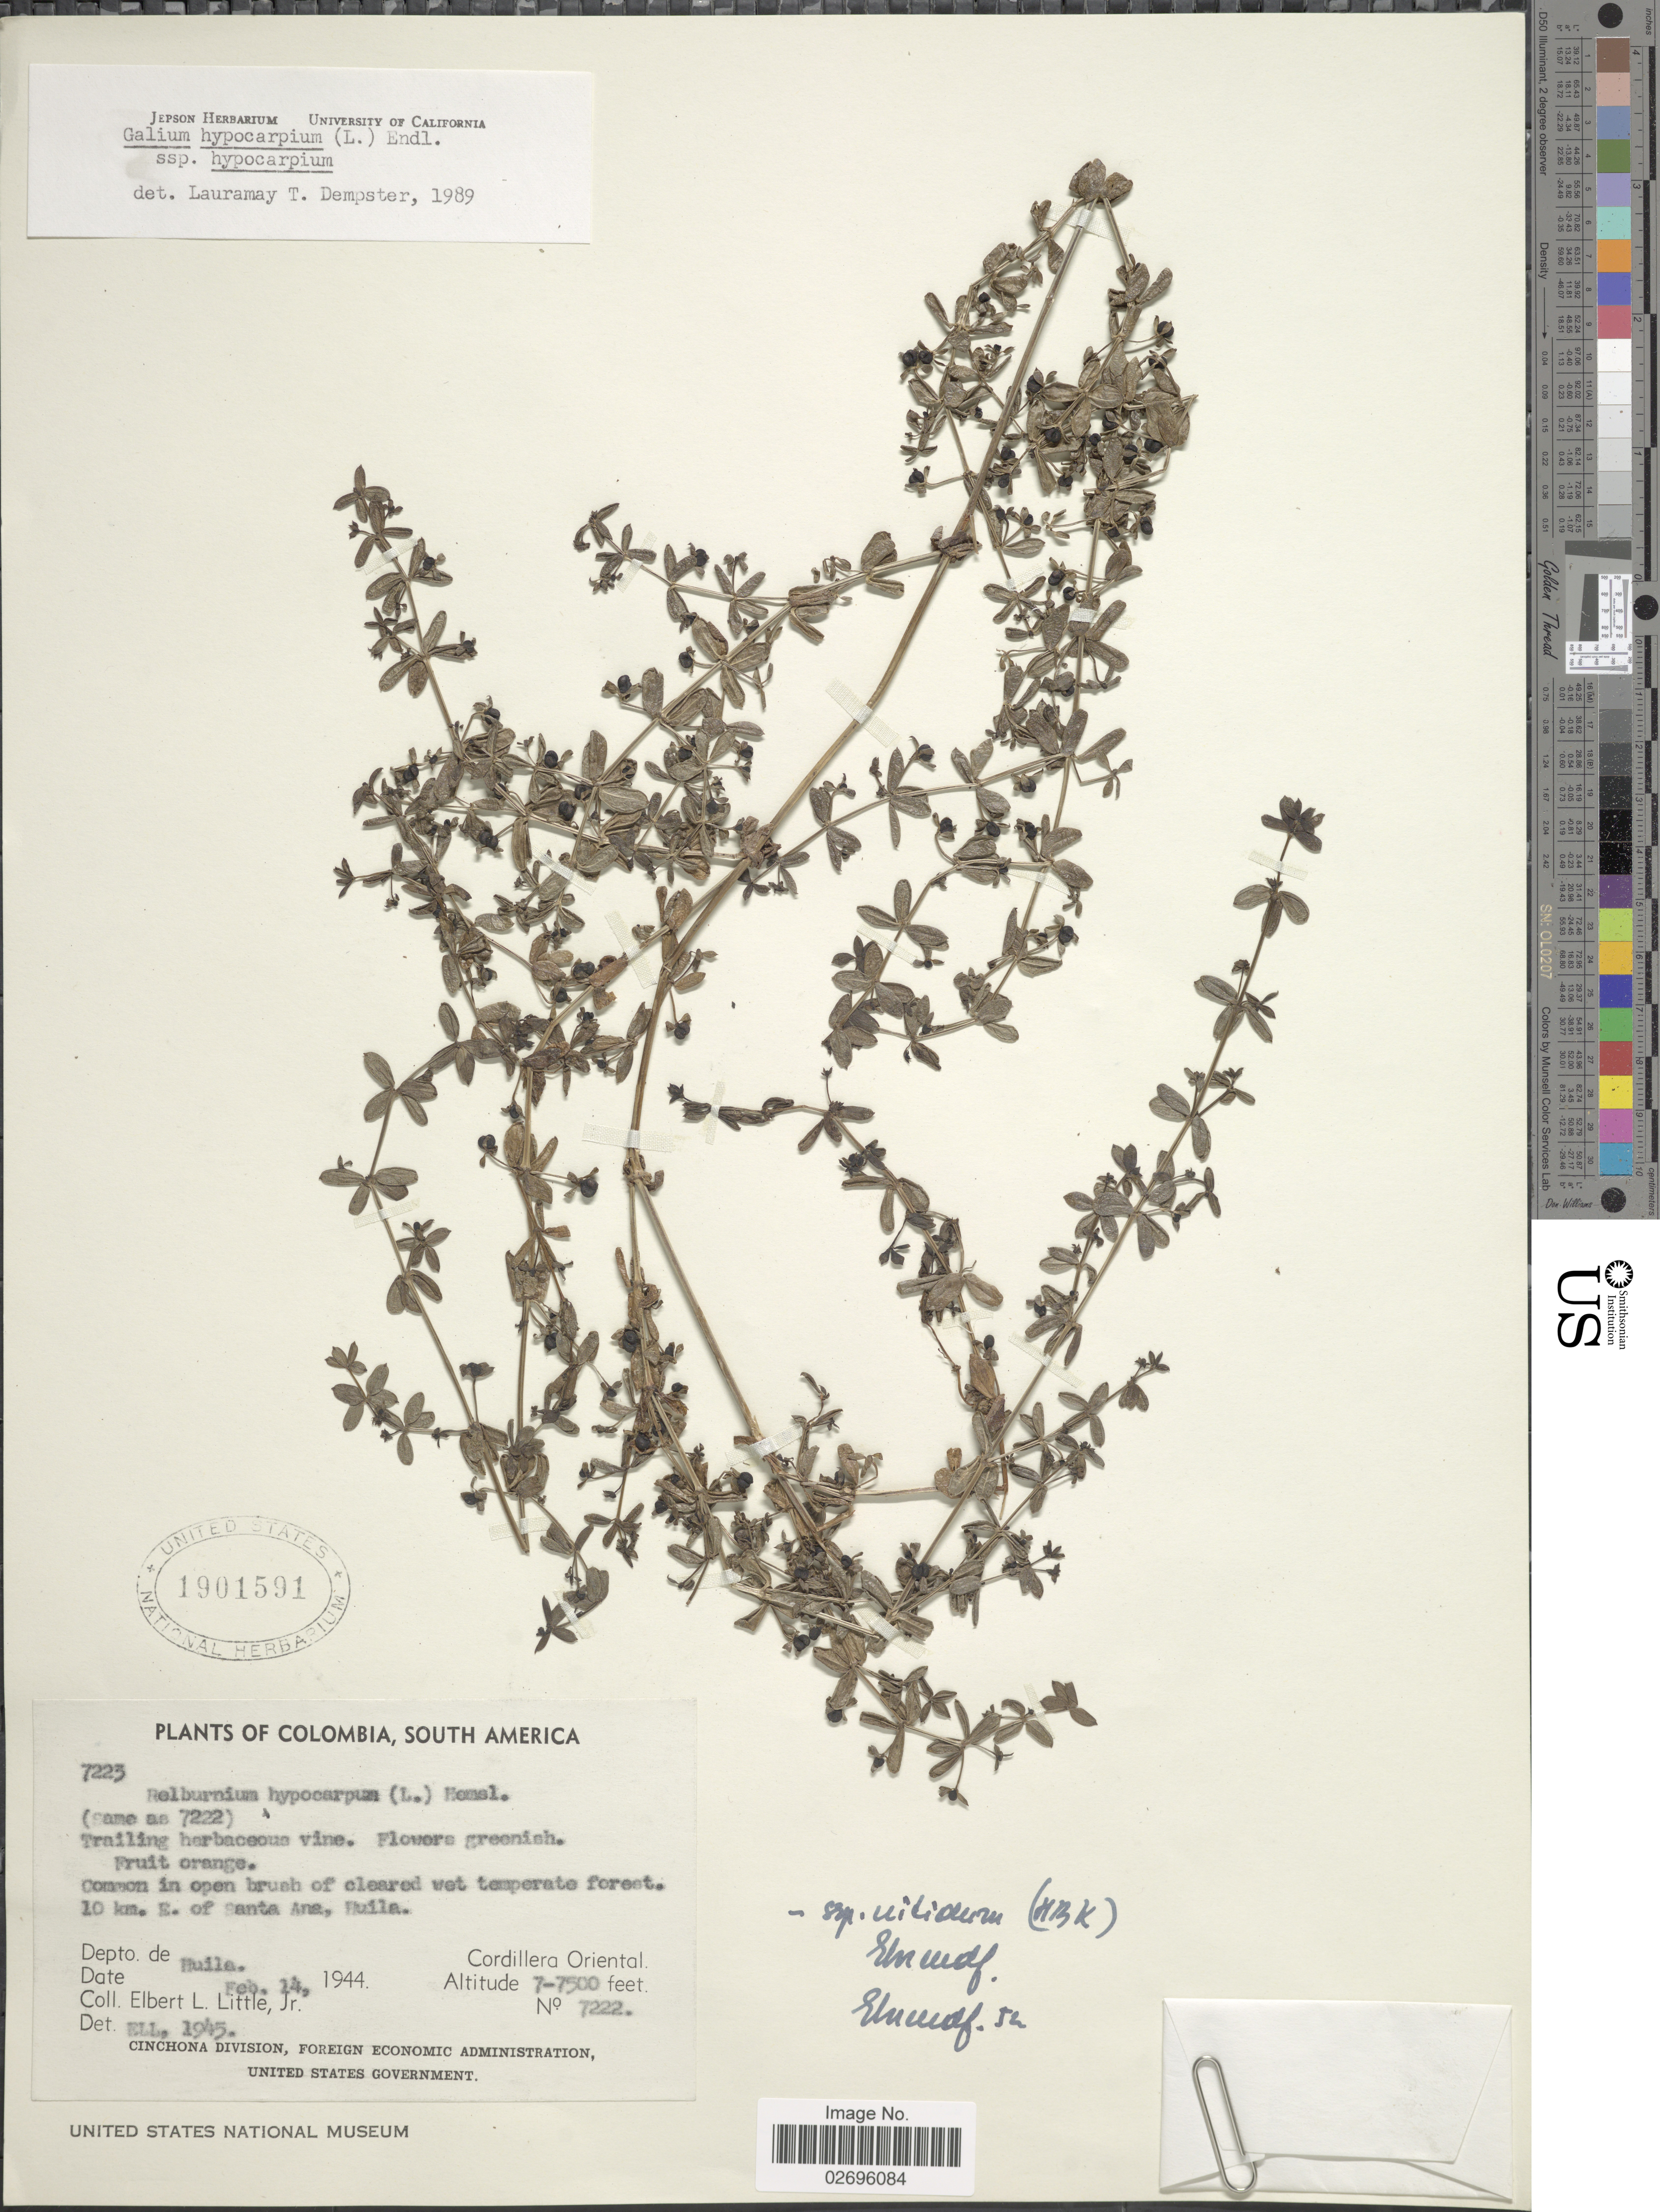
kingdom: Plantae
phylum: Tracheophyta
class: Magnoliopsida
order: Gentianales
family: Rubiaceae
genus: Galium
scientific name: Galium hypocarpium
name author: (L.) Endl. ex Griseb.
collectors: E. L. Little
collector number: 7222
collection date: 1944-02-14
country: Colombia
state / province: Huila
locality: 10 km. E. of Santa Ana. Depto. de Huila. Cordillera Oriental.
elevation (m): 2134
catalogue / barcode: US 1901591